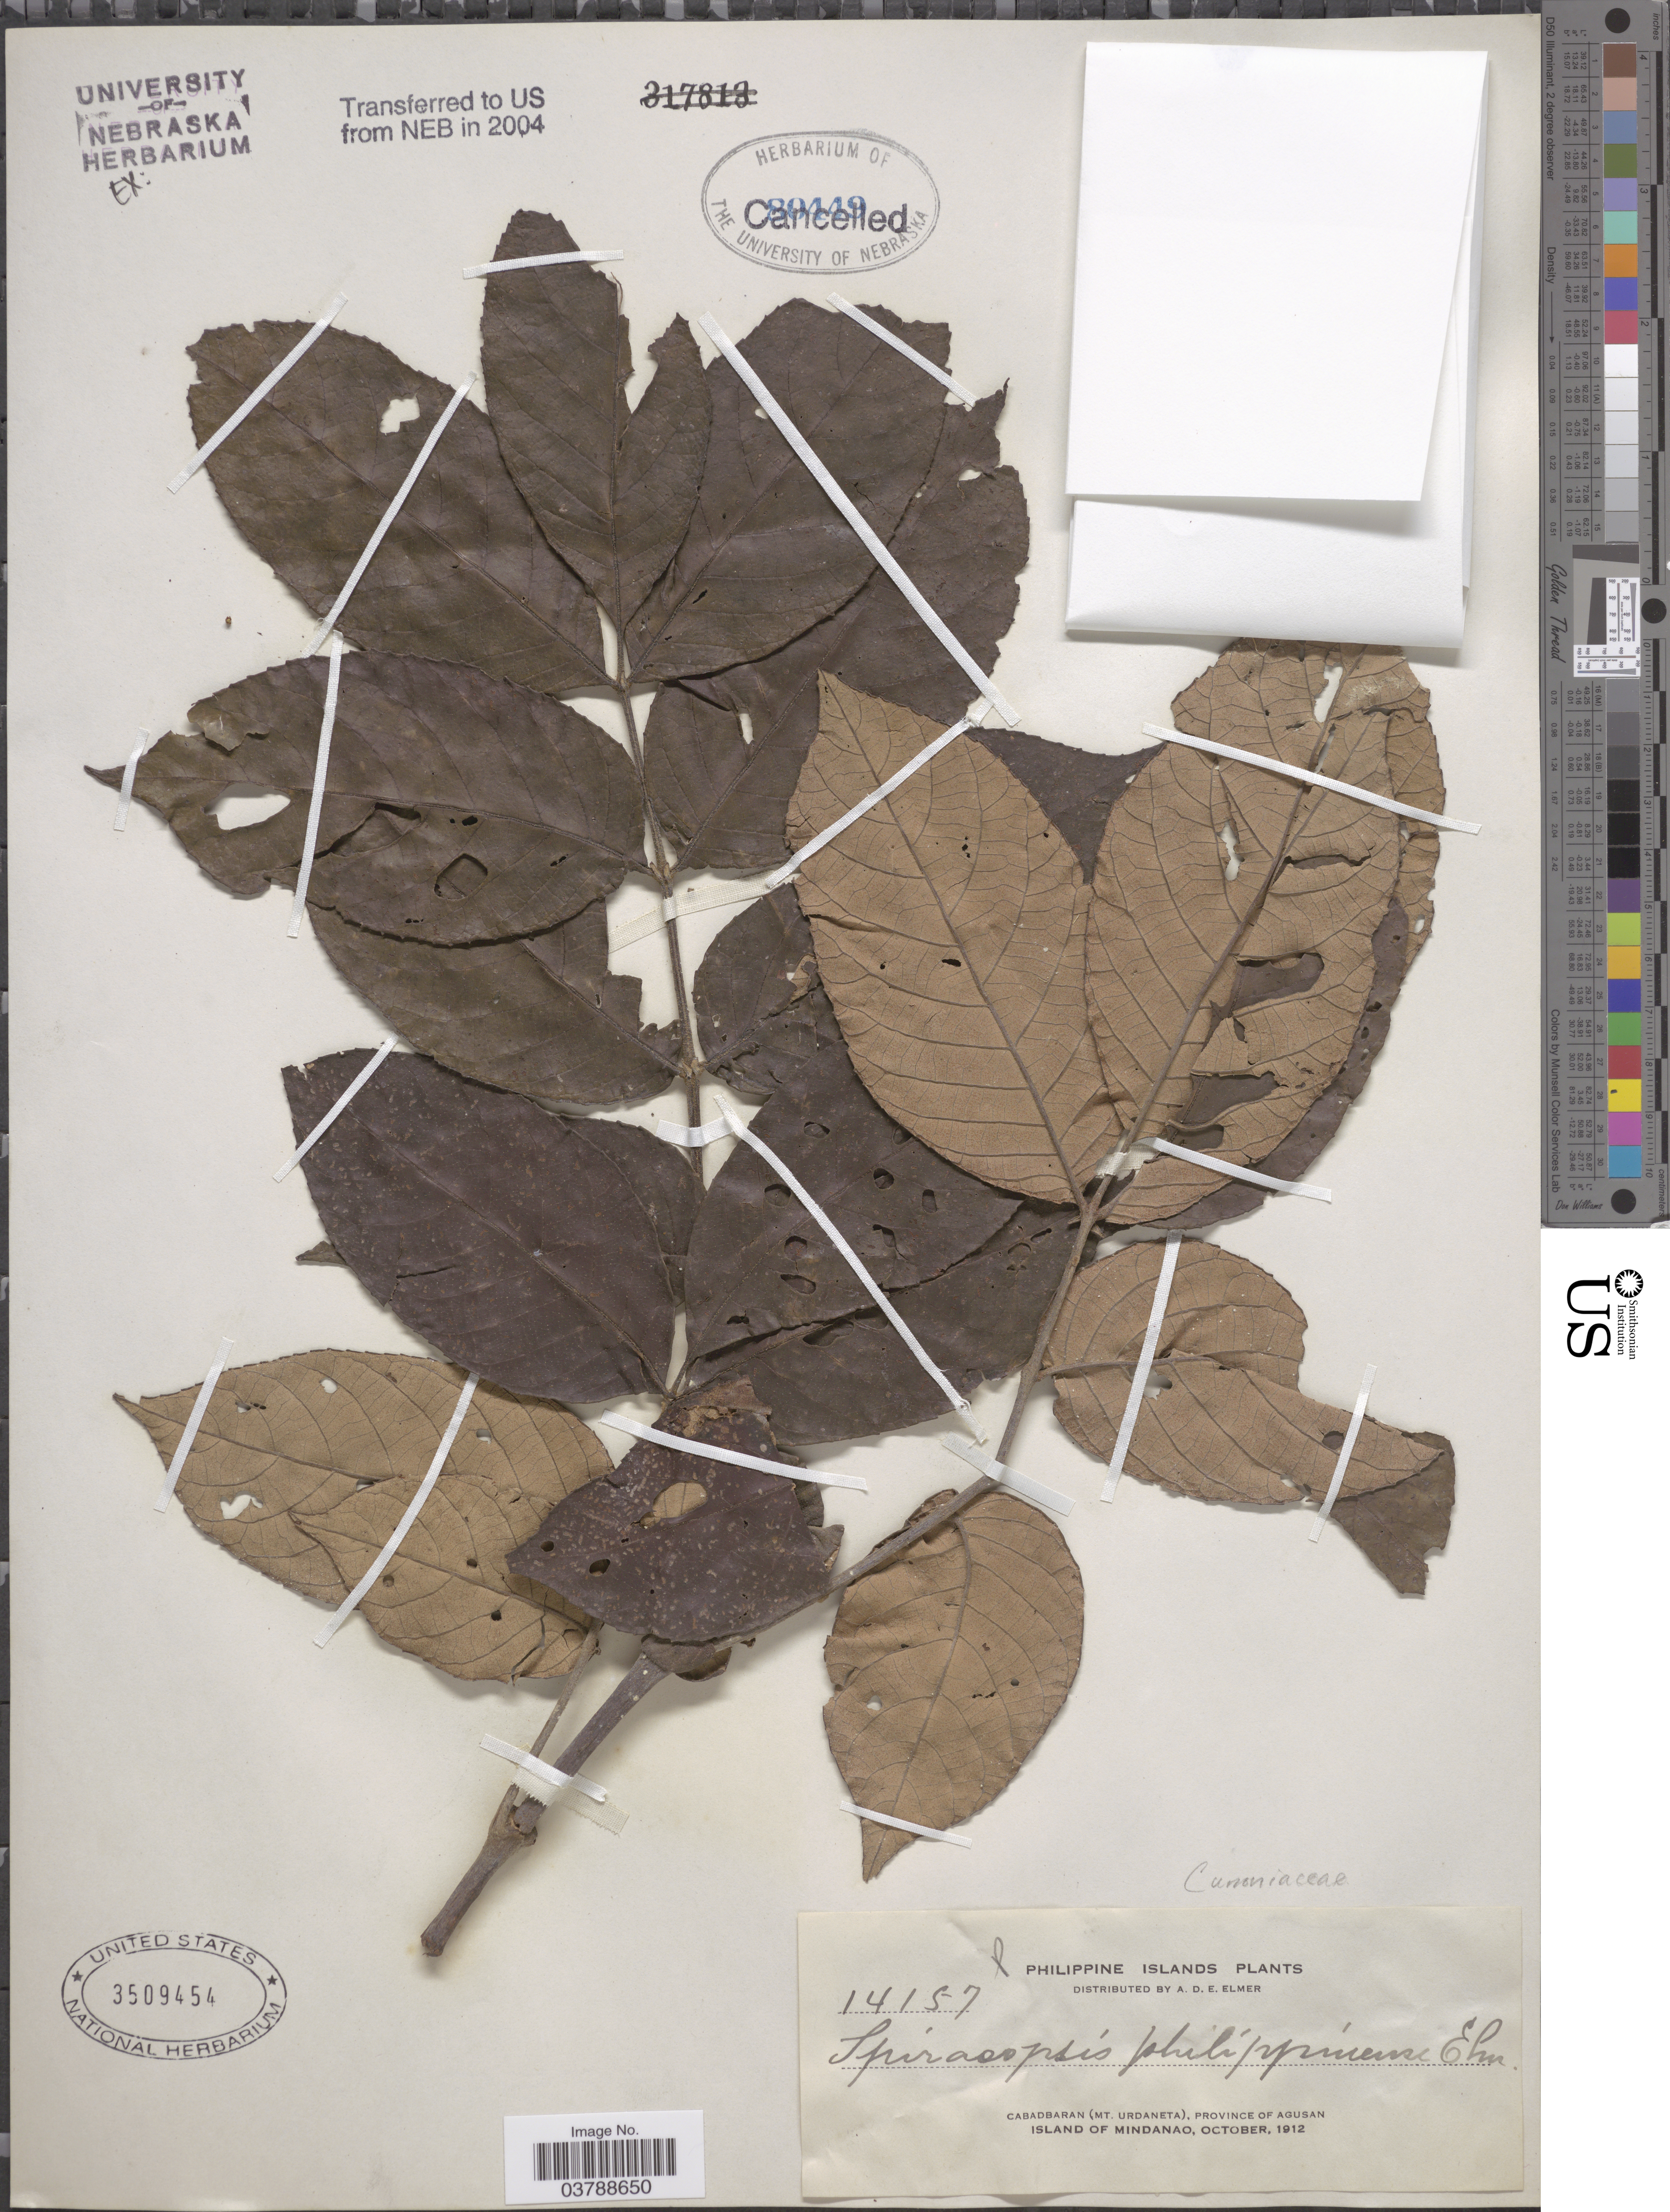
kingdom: Plantae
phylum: Tracheophyta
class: Magnoliopsida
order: Oxalidales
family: Cunoniaceae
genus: Ackama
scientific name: Ackama celebica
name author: (Blume) Pillon & H.C. Hopkins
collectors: A. D. E. Elmer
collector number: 14157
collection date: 1912-10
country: Philippines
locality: Philippine Islands. Cabadbaran ( Mt. Urdaneta). Province of Agusan. Island of Mindanao.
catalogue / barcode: US 3509454